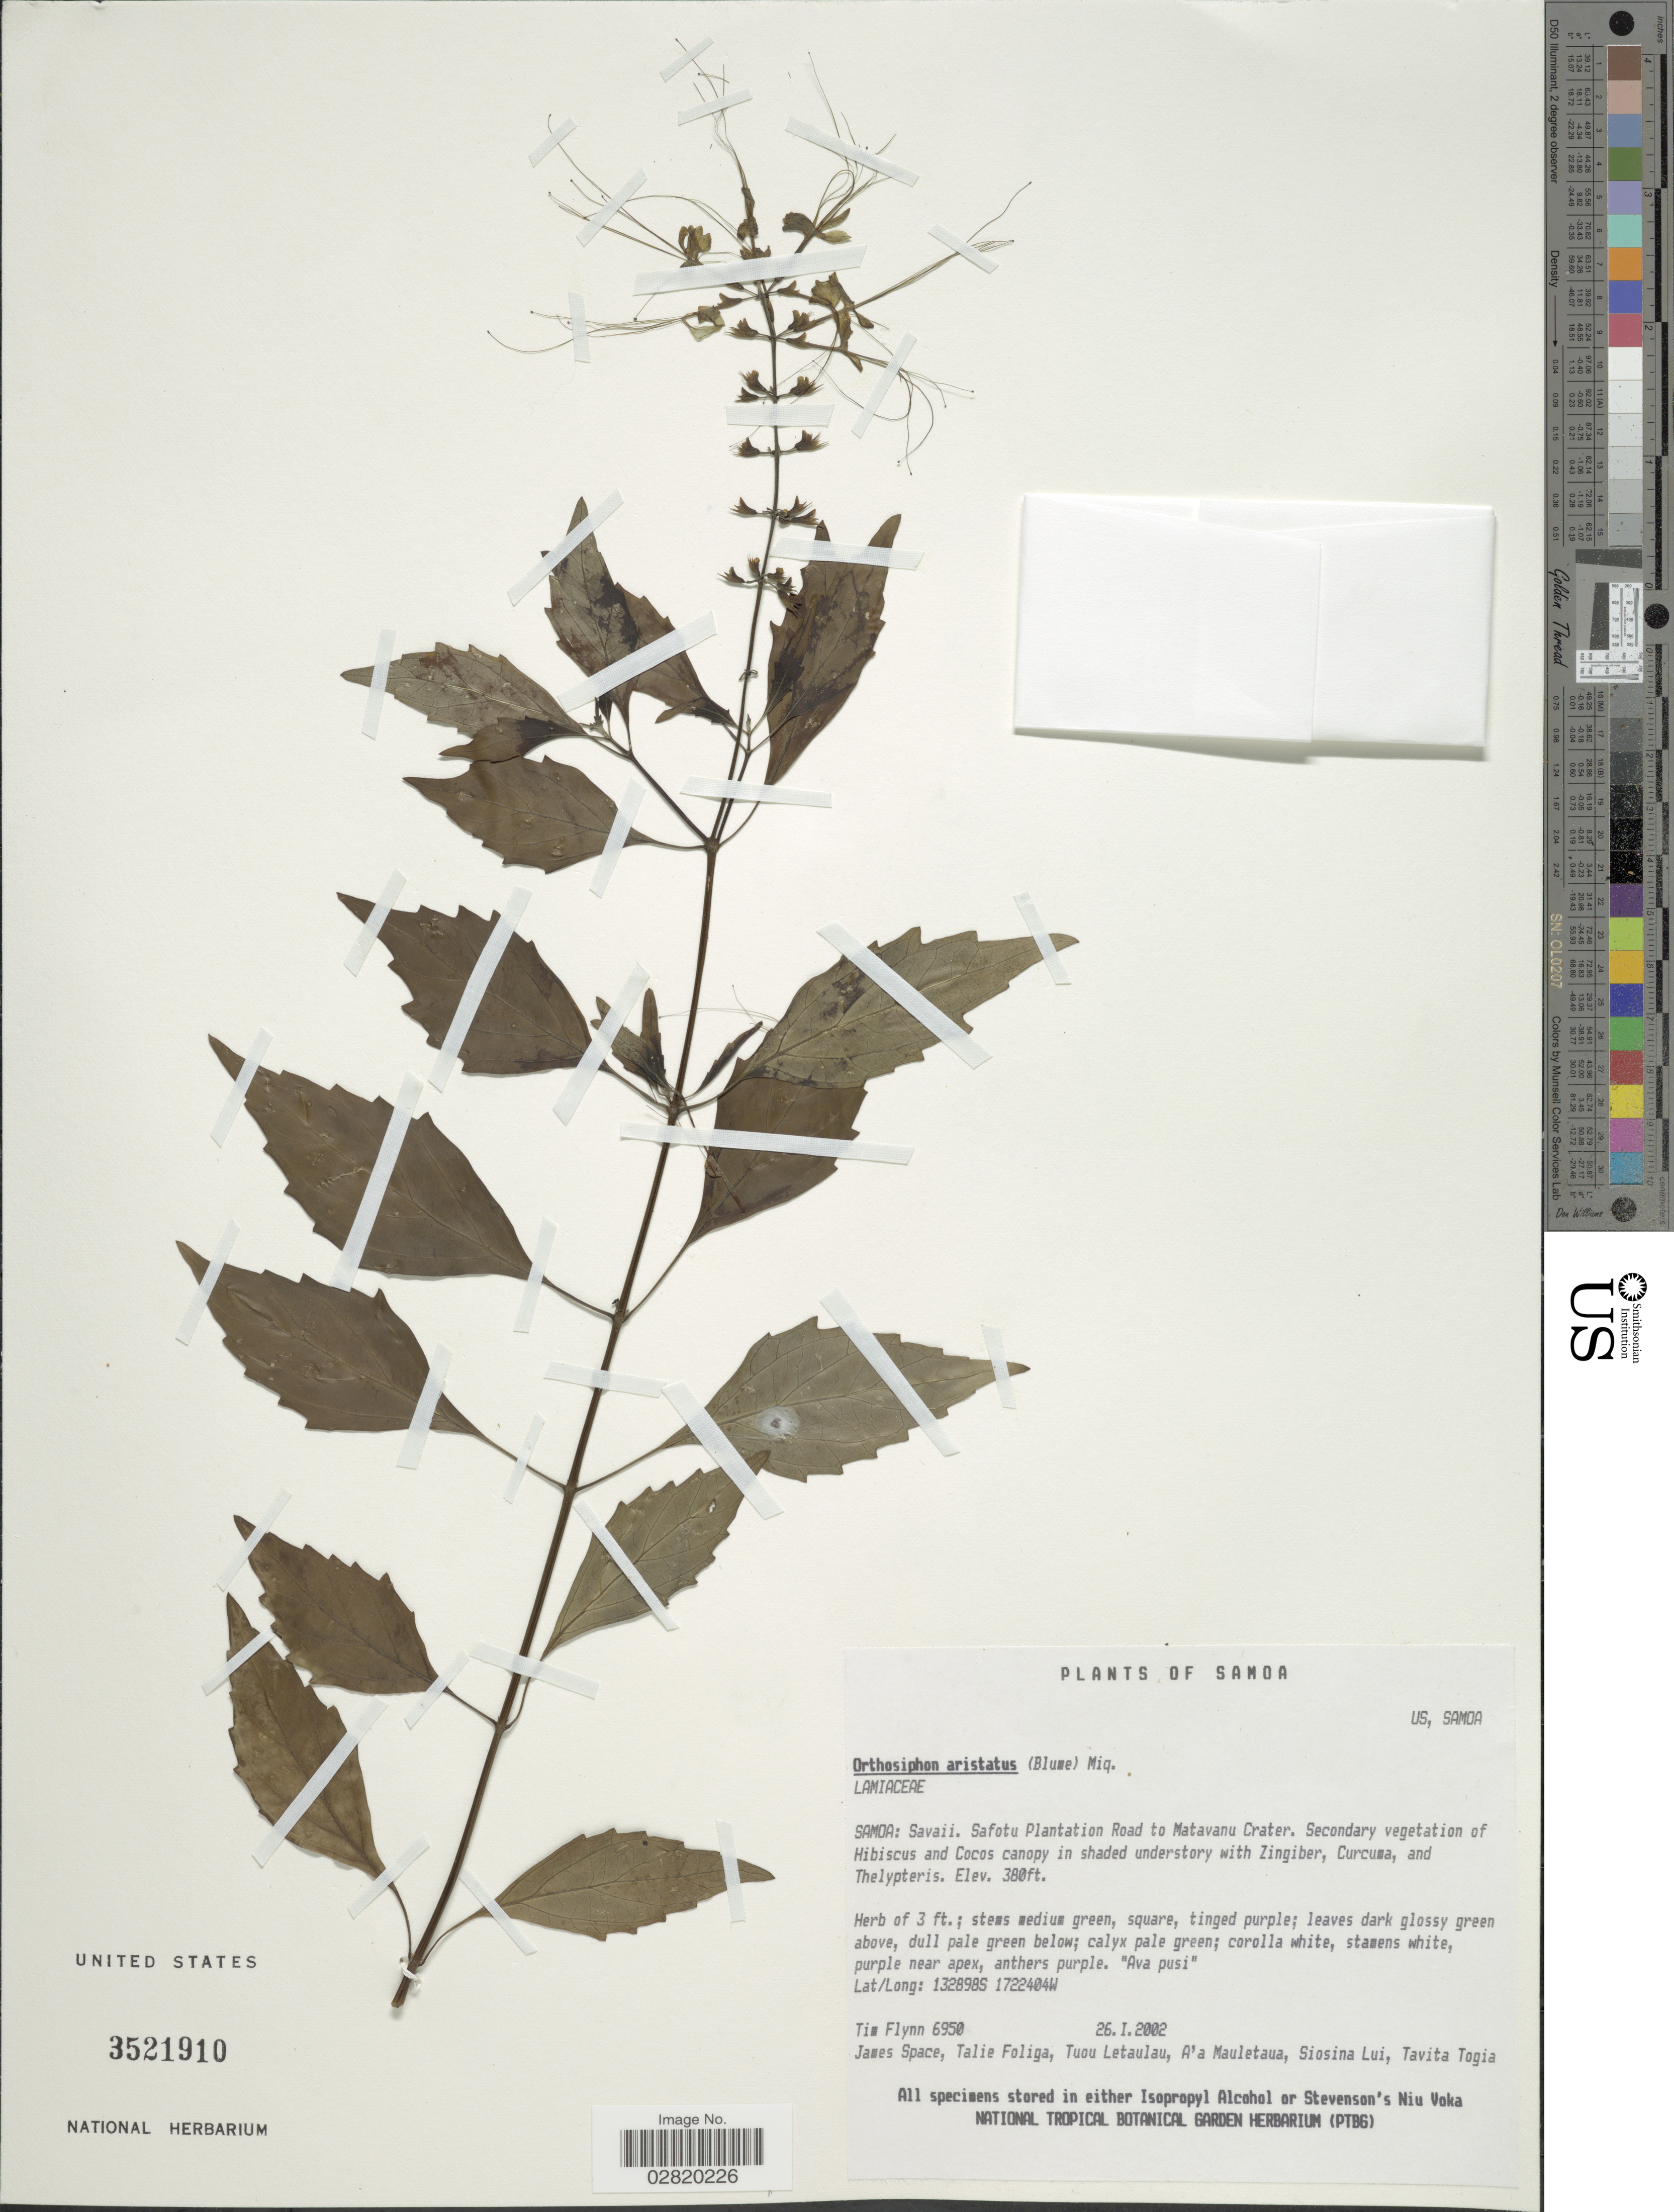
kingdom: Plantae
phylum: Tracheophyta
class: Magnoliopsida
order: Lamiales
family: Lamiaceae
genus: Orthosiphon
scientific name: Orthosiphon aristatus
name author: (Blume) Miq.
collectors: T. Flynn, J. Space, T. Foliga, T. Letaulau & et al.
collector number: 6950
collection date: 2002-01-26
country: Samoa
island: Savai'i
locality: Samoa: Savaii. Safotu Plantation Road to Matavanu Crater.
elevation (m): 116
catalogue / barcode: US 3521910